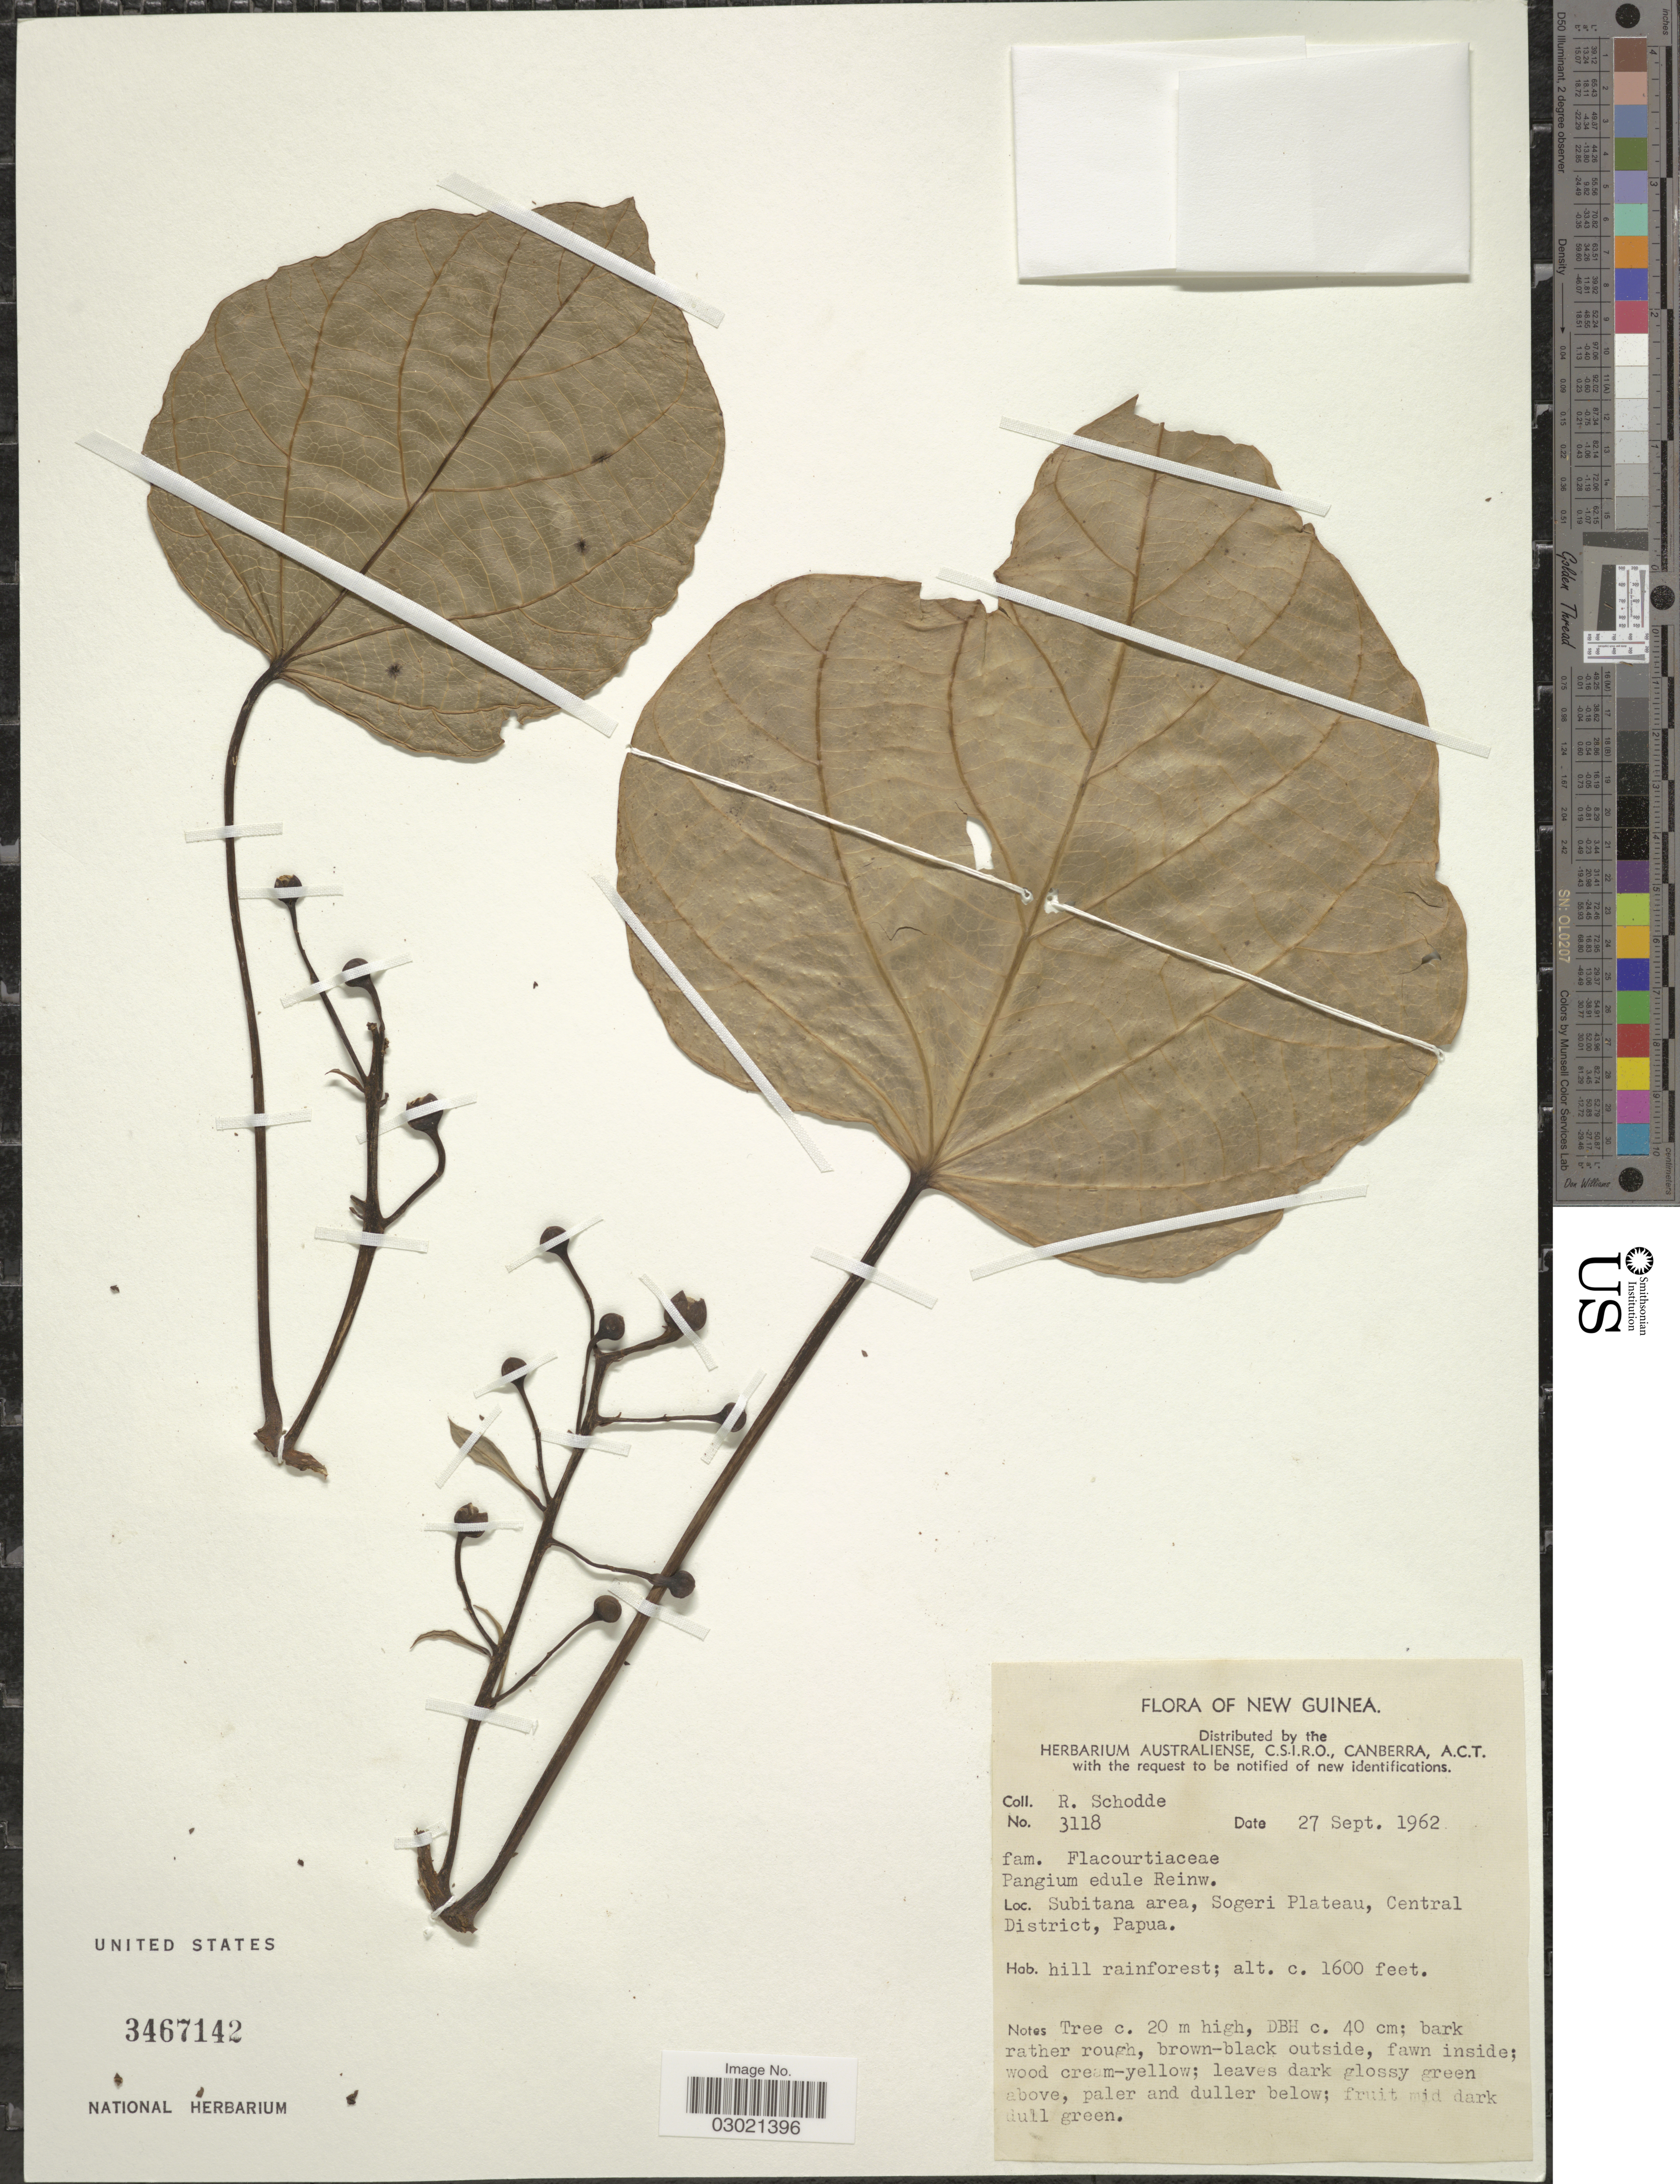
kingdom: Plantae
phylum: Tracheophyta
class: Magnoliopsida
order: Malpighiales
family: Achariaceae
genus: Pangium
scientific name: Pangium edule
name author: Reinw.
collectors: R. Schodde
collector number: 3118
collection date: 1962-09-27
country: Papua New Guinea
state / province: Central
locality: New Guinea. Subitana area, Sogeri Plateau, Central District.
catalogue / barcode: US 3467142